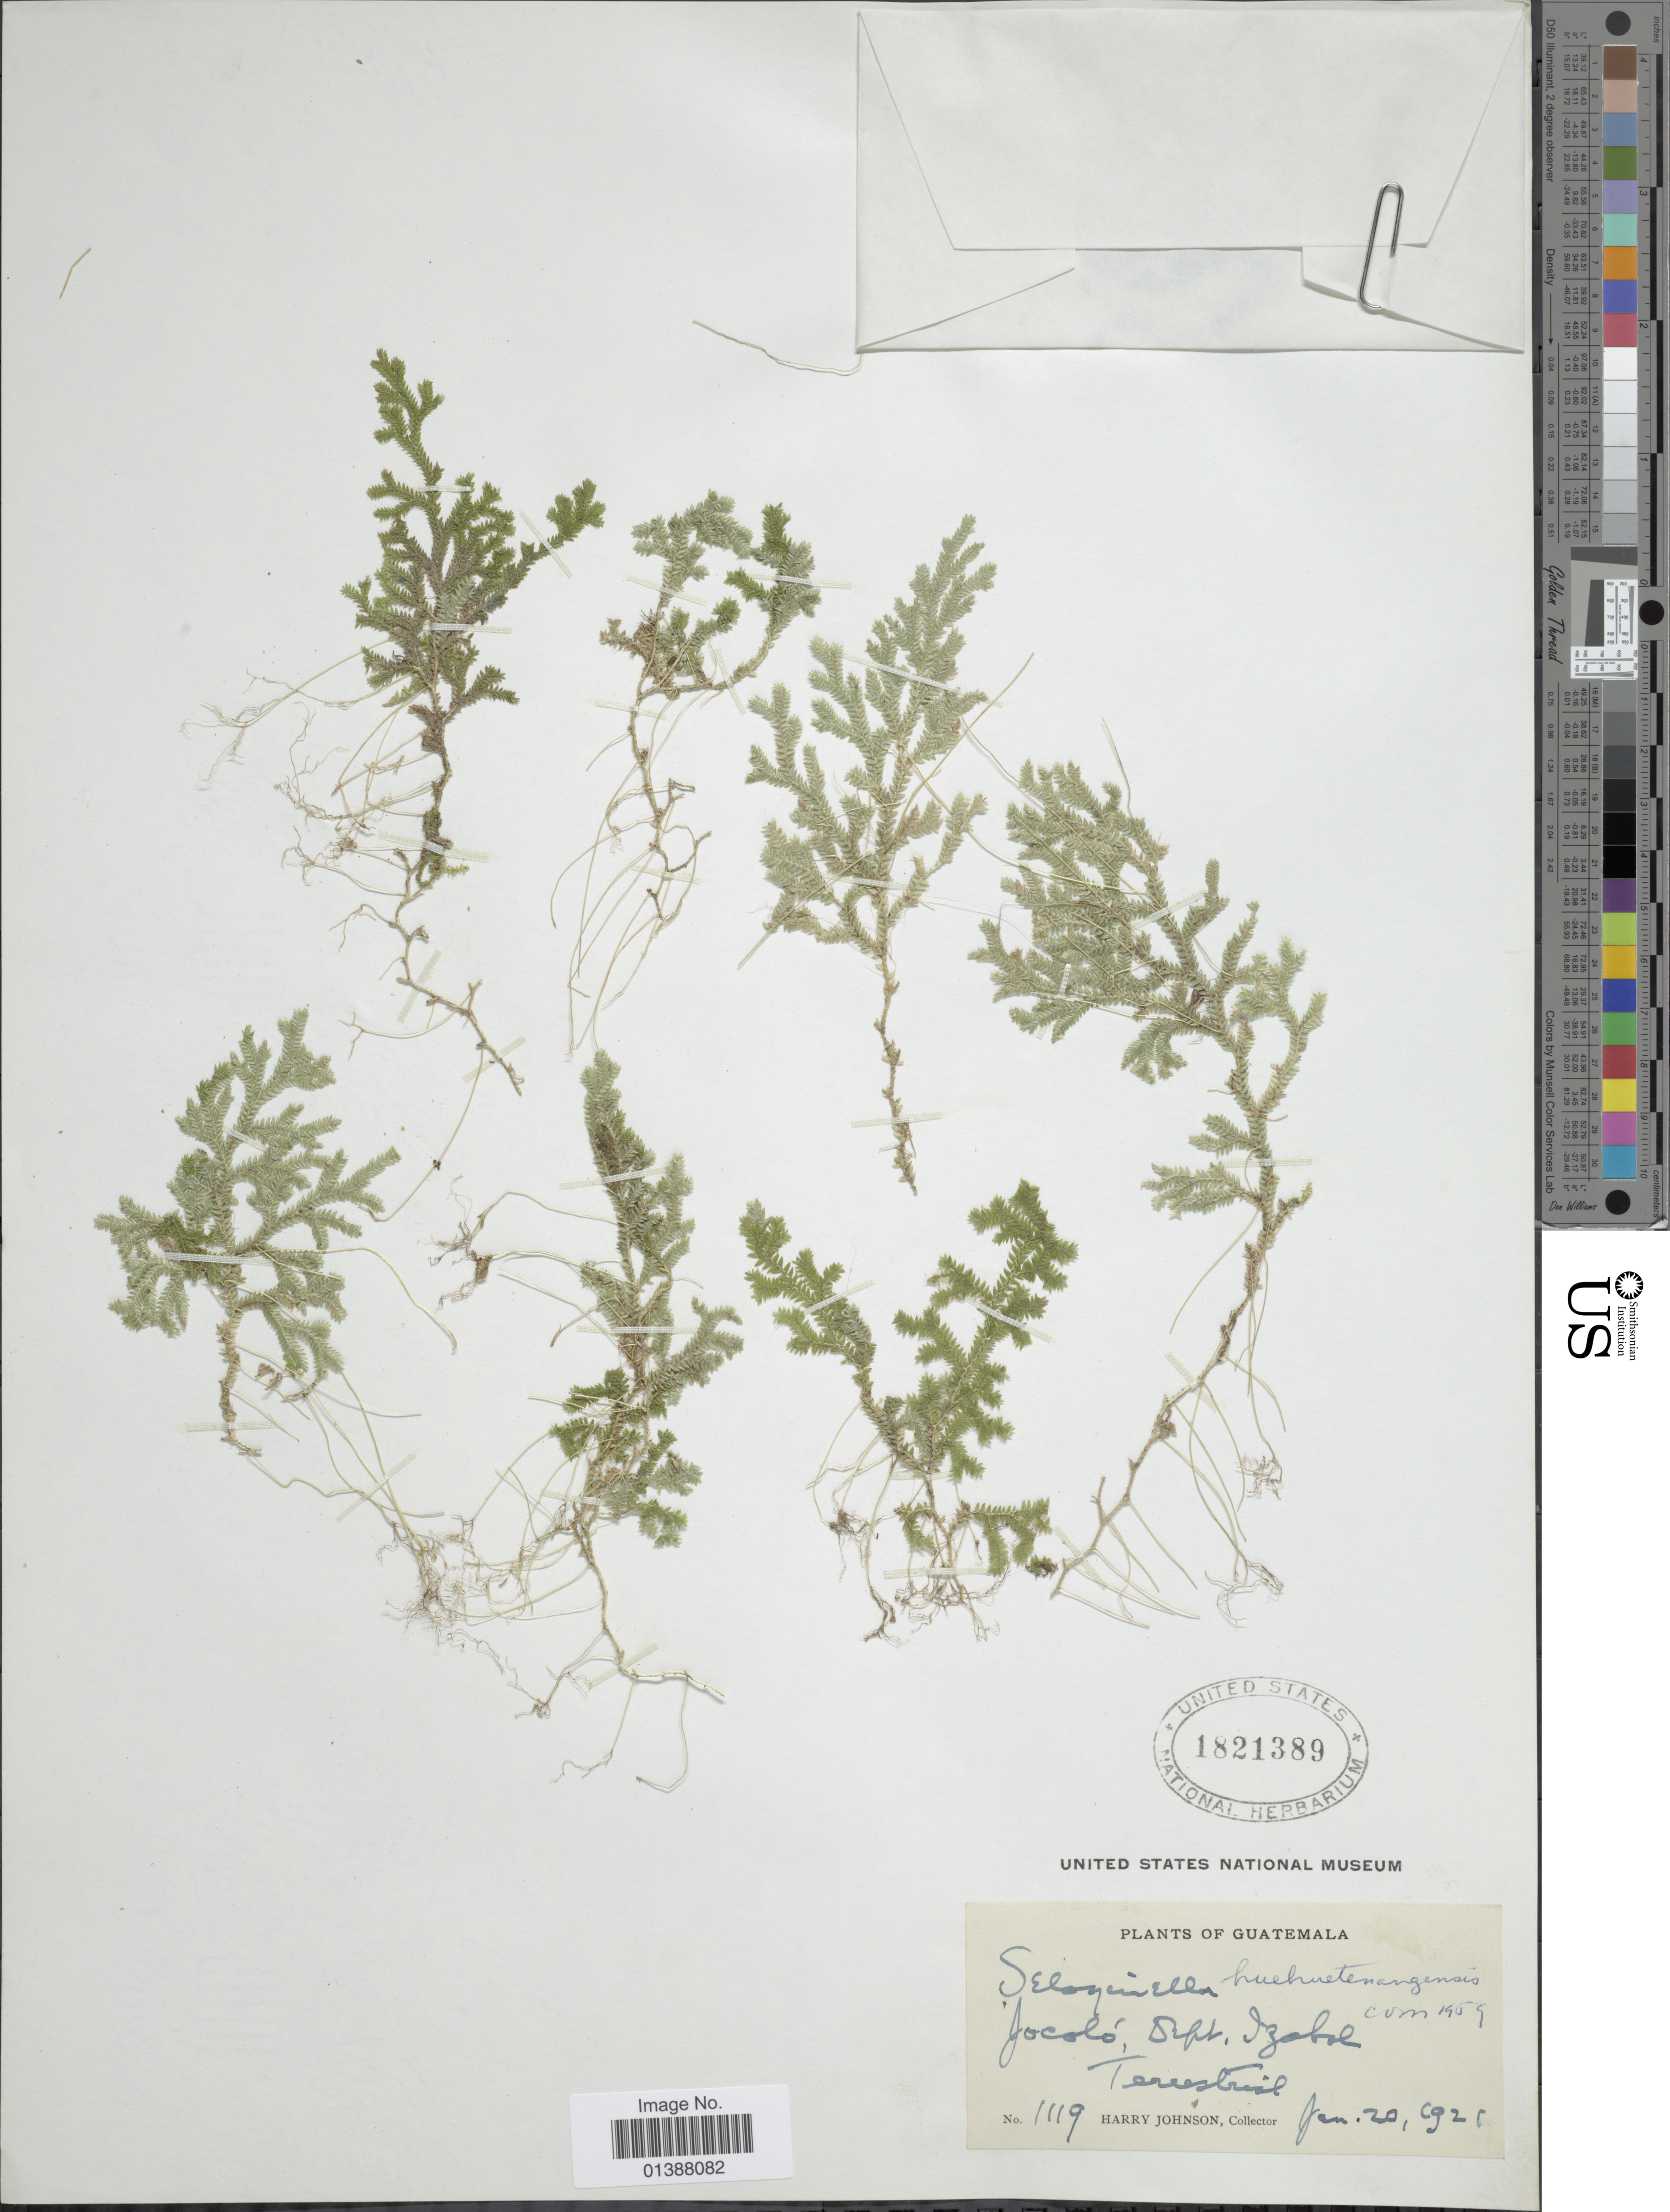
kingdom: Plantae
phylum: Tracheophyta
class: Lycopodiopsida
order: Selaginellales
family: Selaginellaceae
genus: Selaginella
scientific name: Selaginella huehuetenangensis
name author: Hieron.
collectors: H. Johnson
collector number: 1119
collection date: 1926-01-20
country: Guatemala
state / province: Izabal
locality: Jocoló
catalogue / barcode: US 1821389